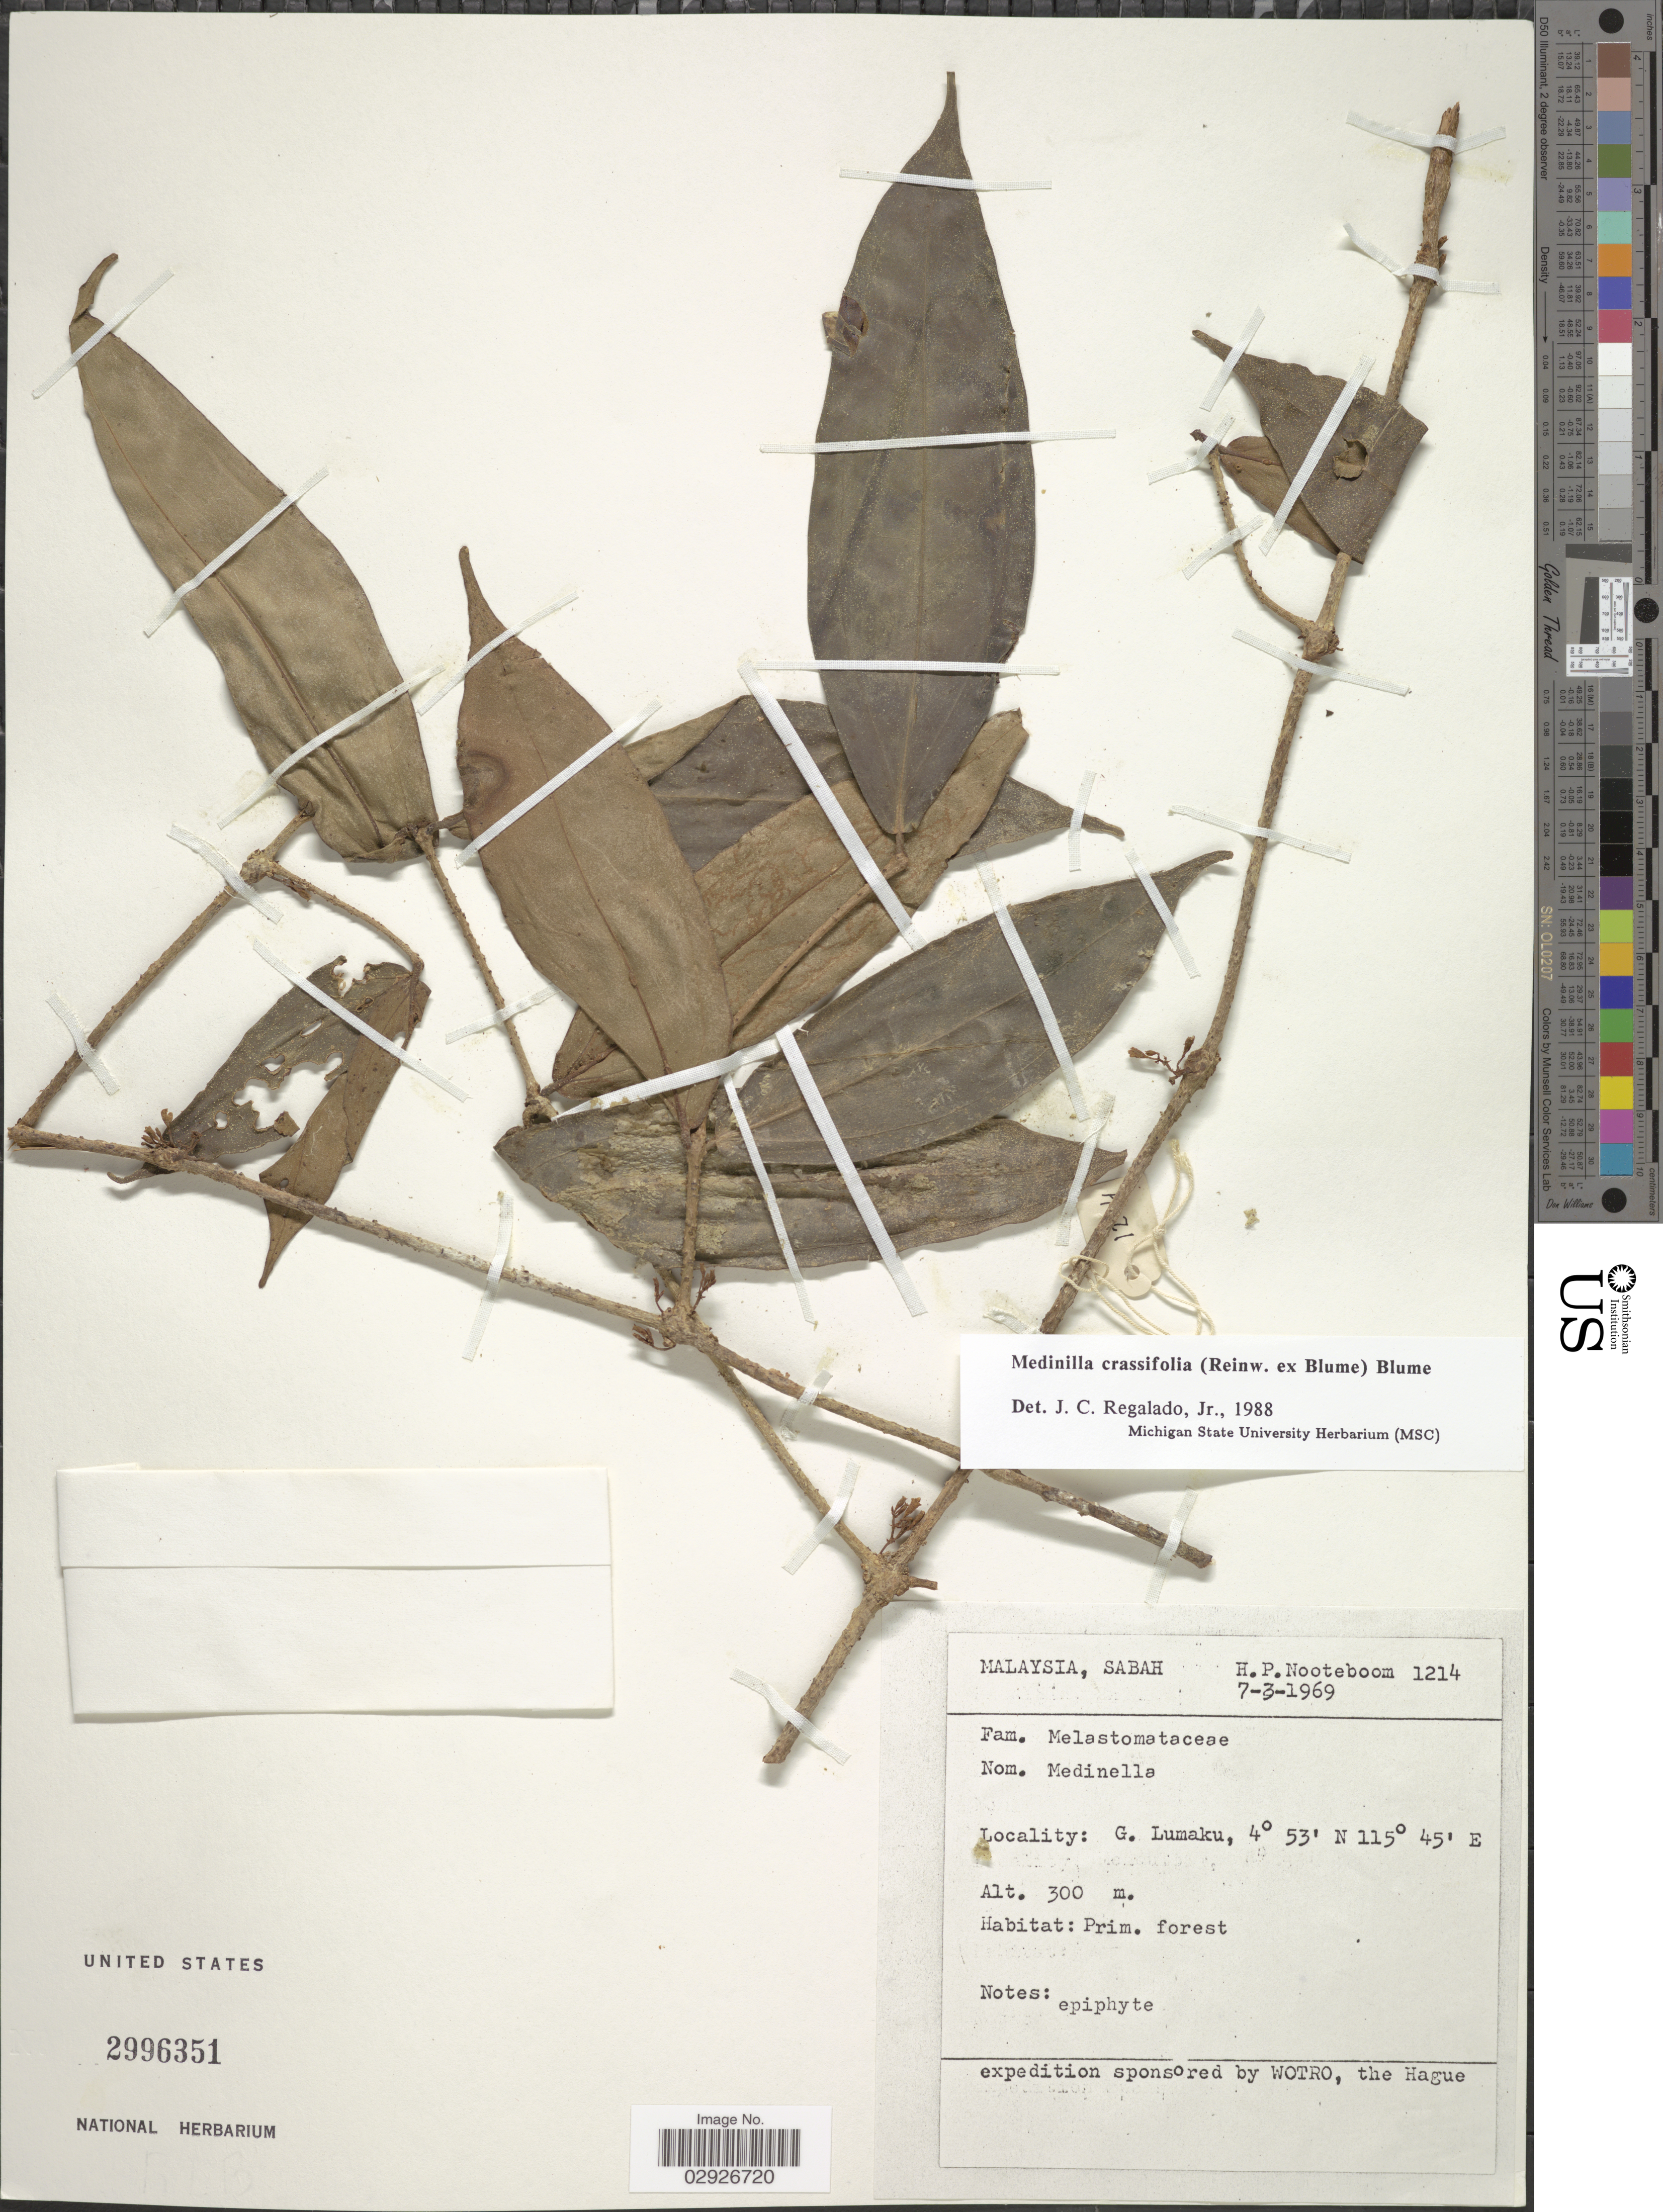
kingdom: Plantae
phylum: Tracheophyta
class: Magnoliopsida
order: Myrtales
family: Melastomataceae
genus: Medinilla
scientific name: Medinilla crassifolia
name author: Blume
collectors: H. P. Nooteboom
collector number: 1214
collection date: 1969-03-07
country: Malaysia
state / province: Sabah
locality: G. Lumaku.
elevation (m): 300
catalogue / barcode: US 2996351